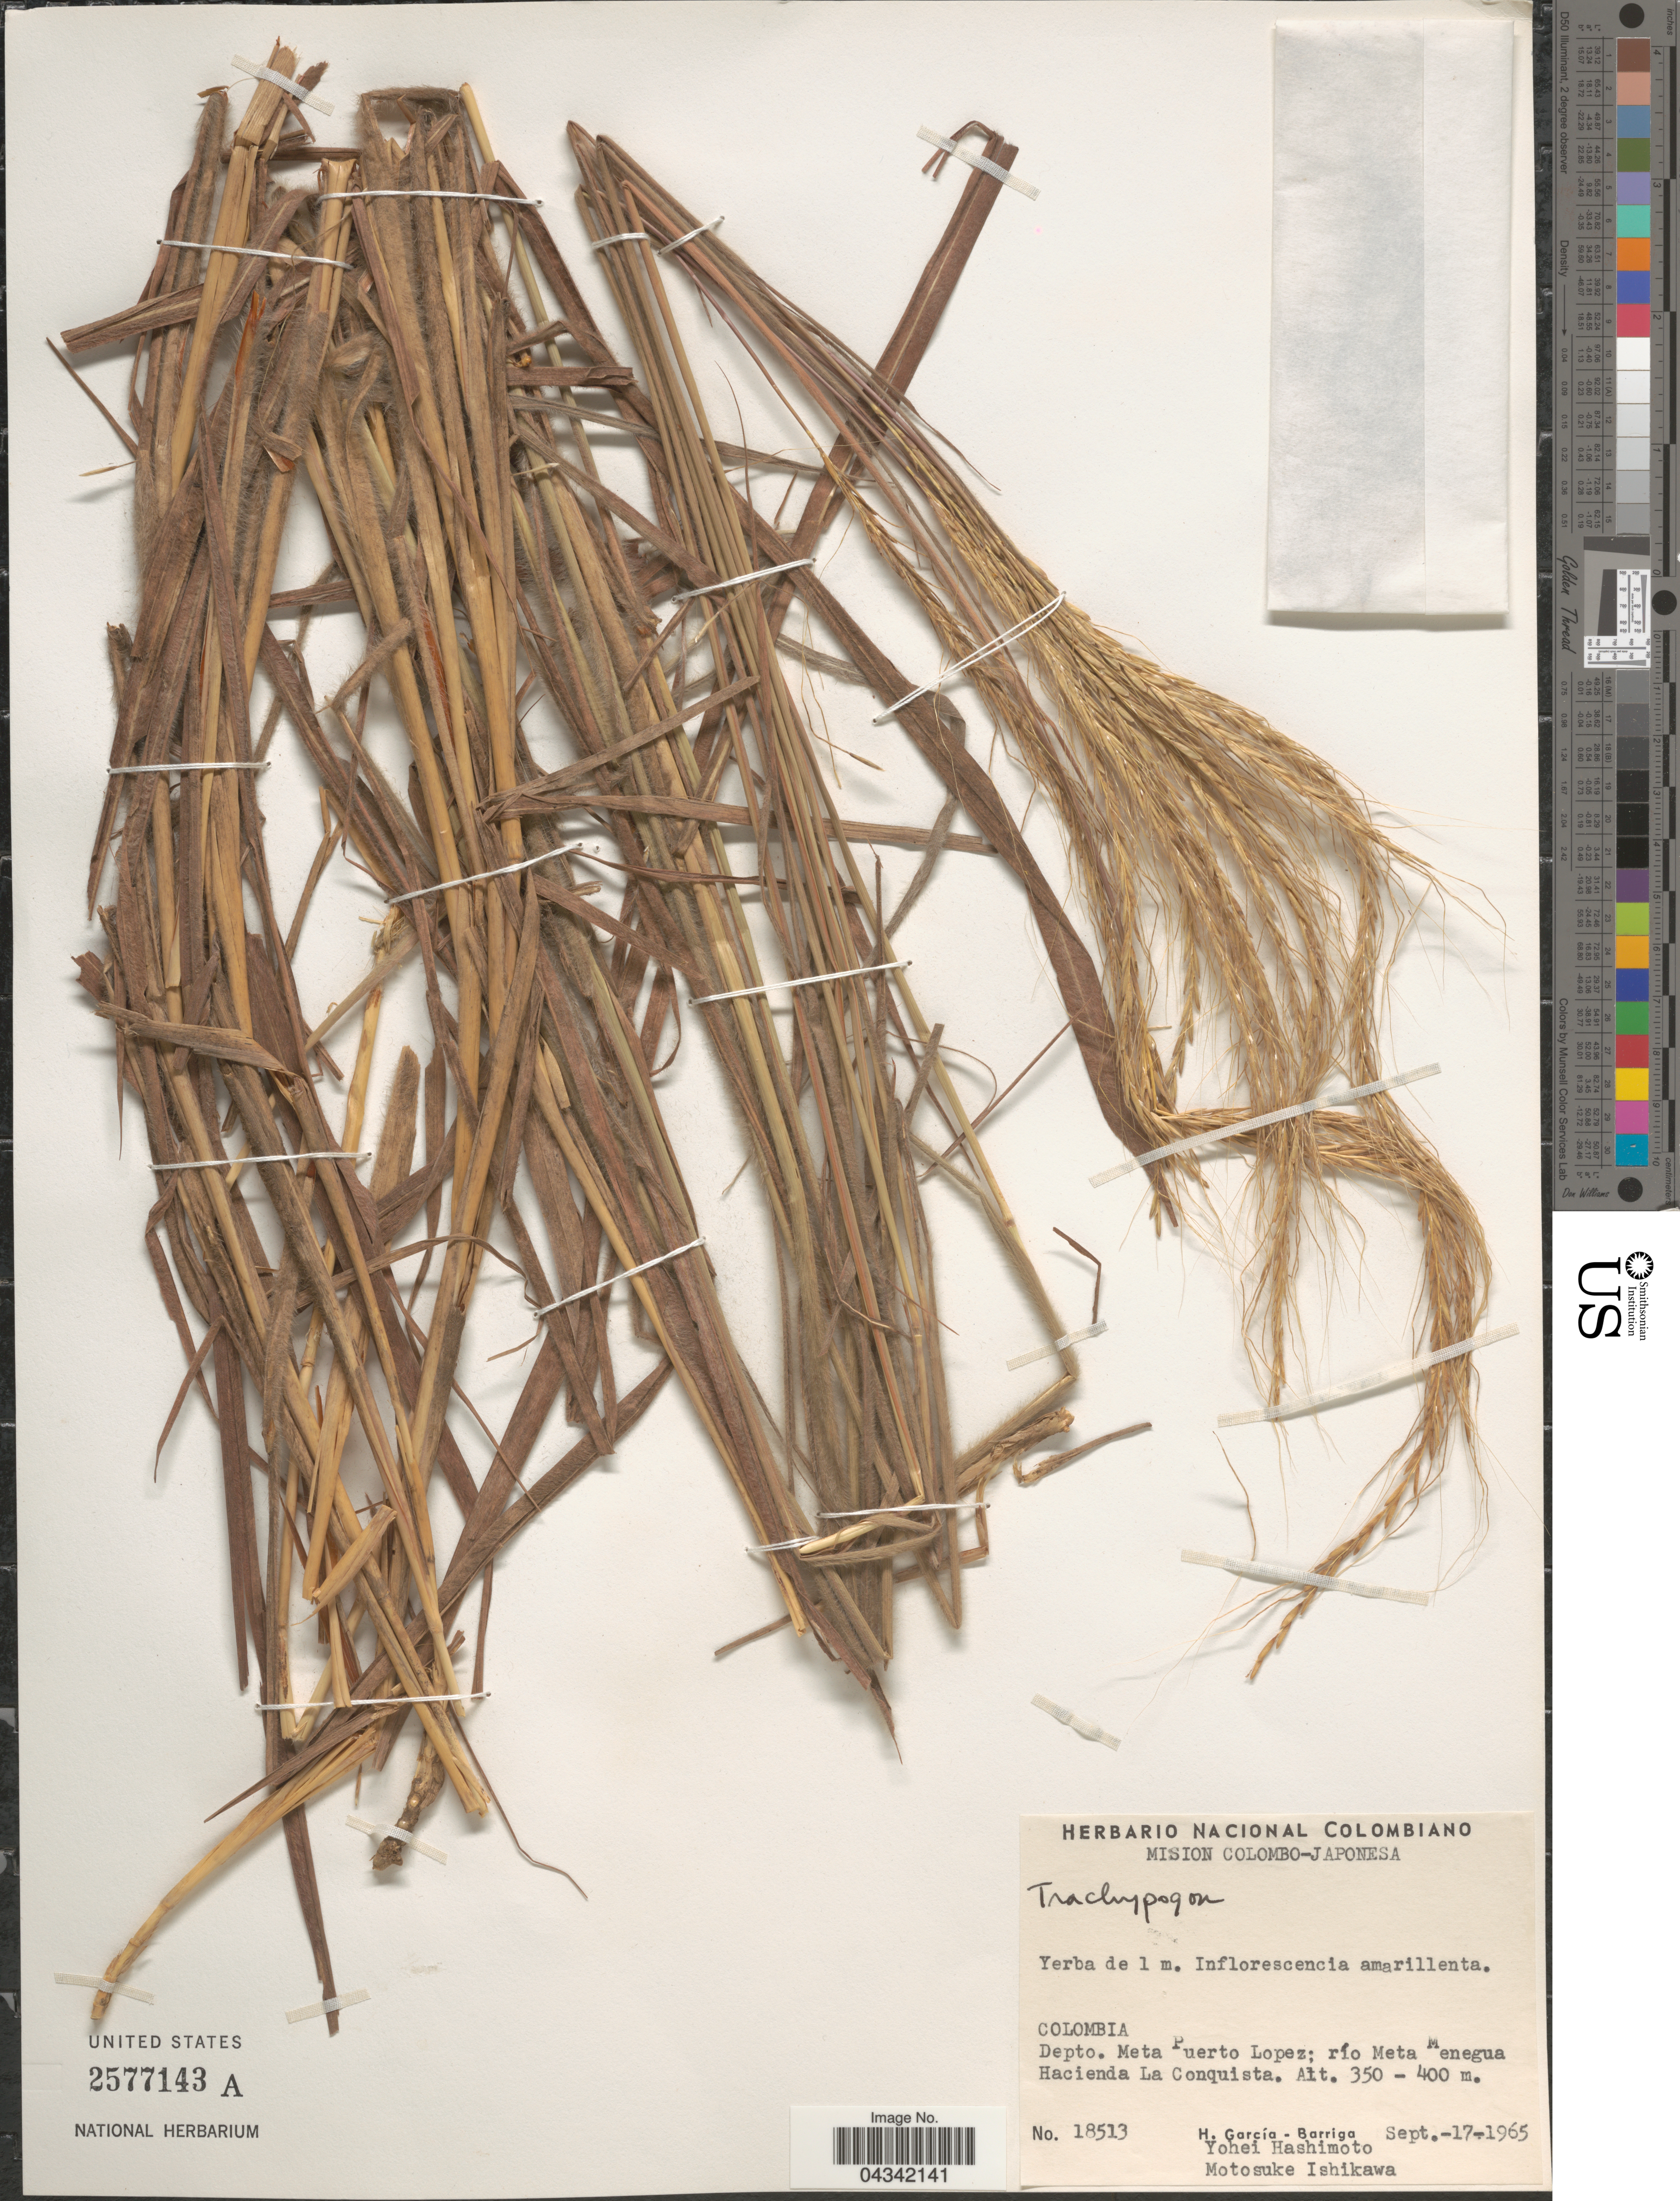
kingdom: Plantae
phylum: Tracheophyta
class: Liliopsida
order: Poales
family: Poaceae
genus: Trachypogon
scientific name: Trachypogon sp.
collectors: H. García Barriga, Y. Hashimoto & M. Ishikawa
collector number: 18513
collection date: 1965-09-17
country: Colombia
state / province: Meta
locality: Depto. Meta Puerto Lopez: río Meta Menegua. Hacienda La Conquista.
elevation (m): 350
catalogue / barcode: US 2577143A